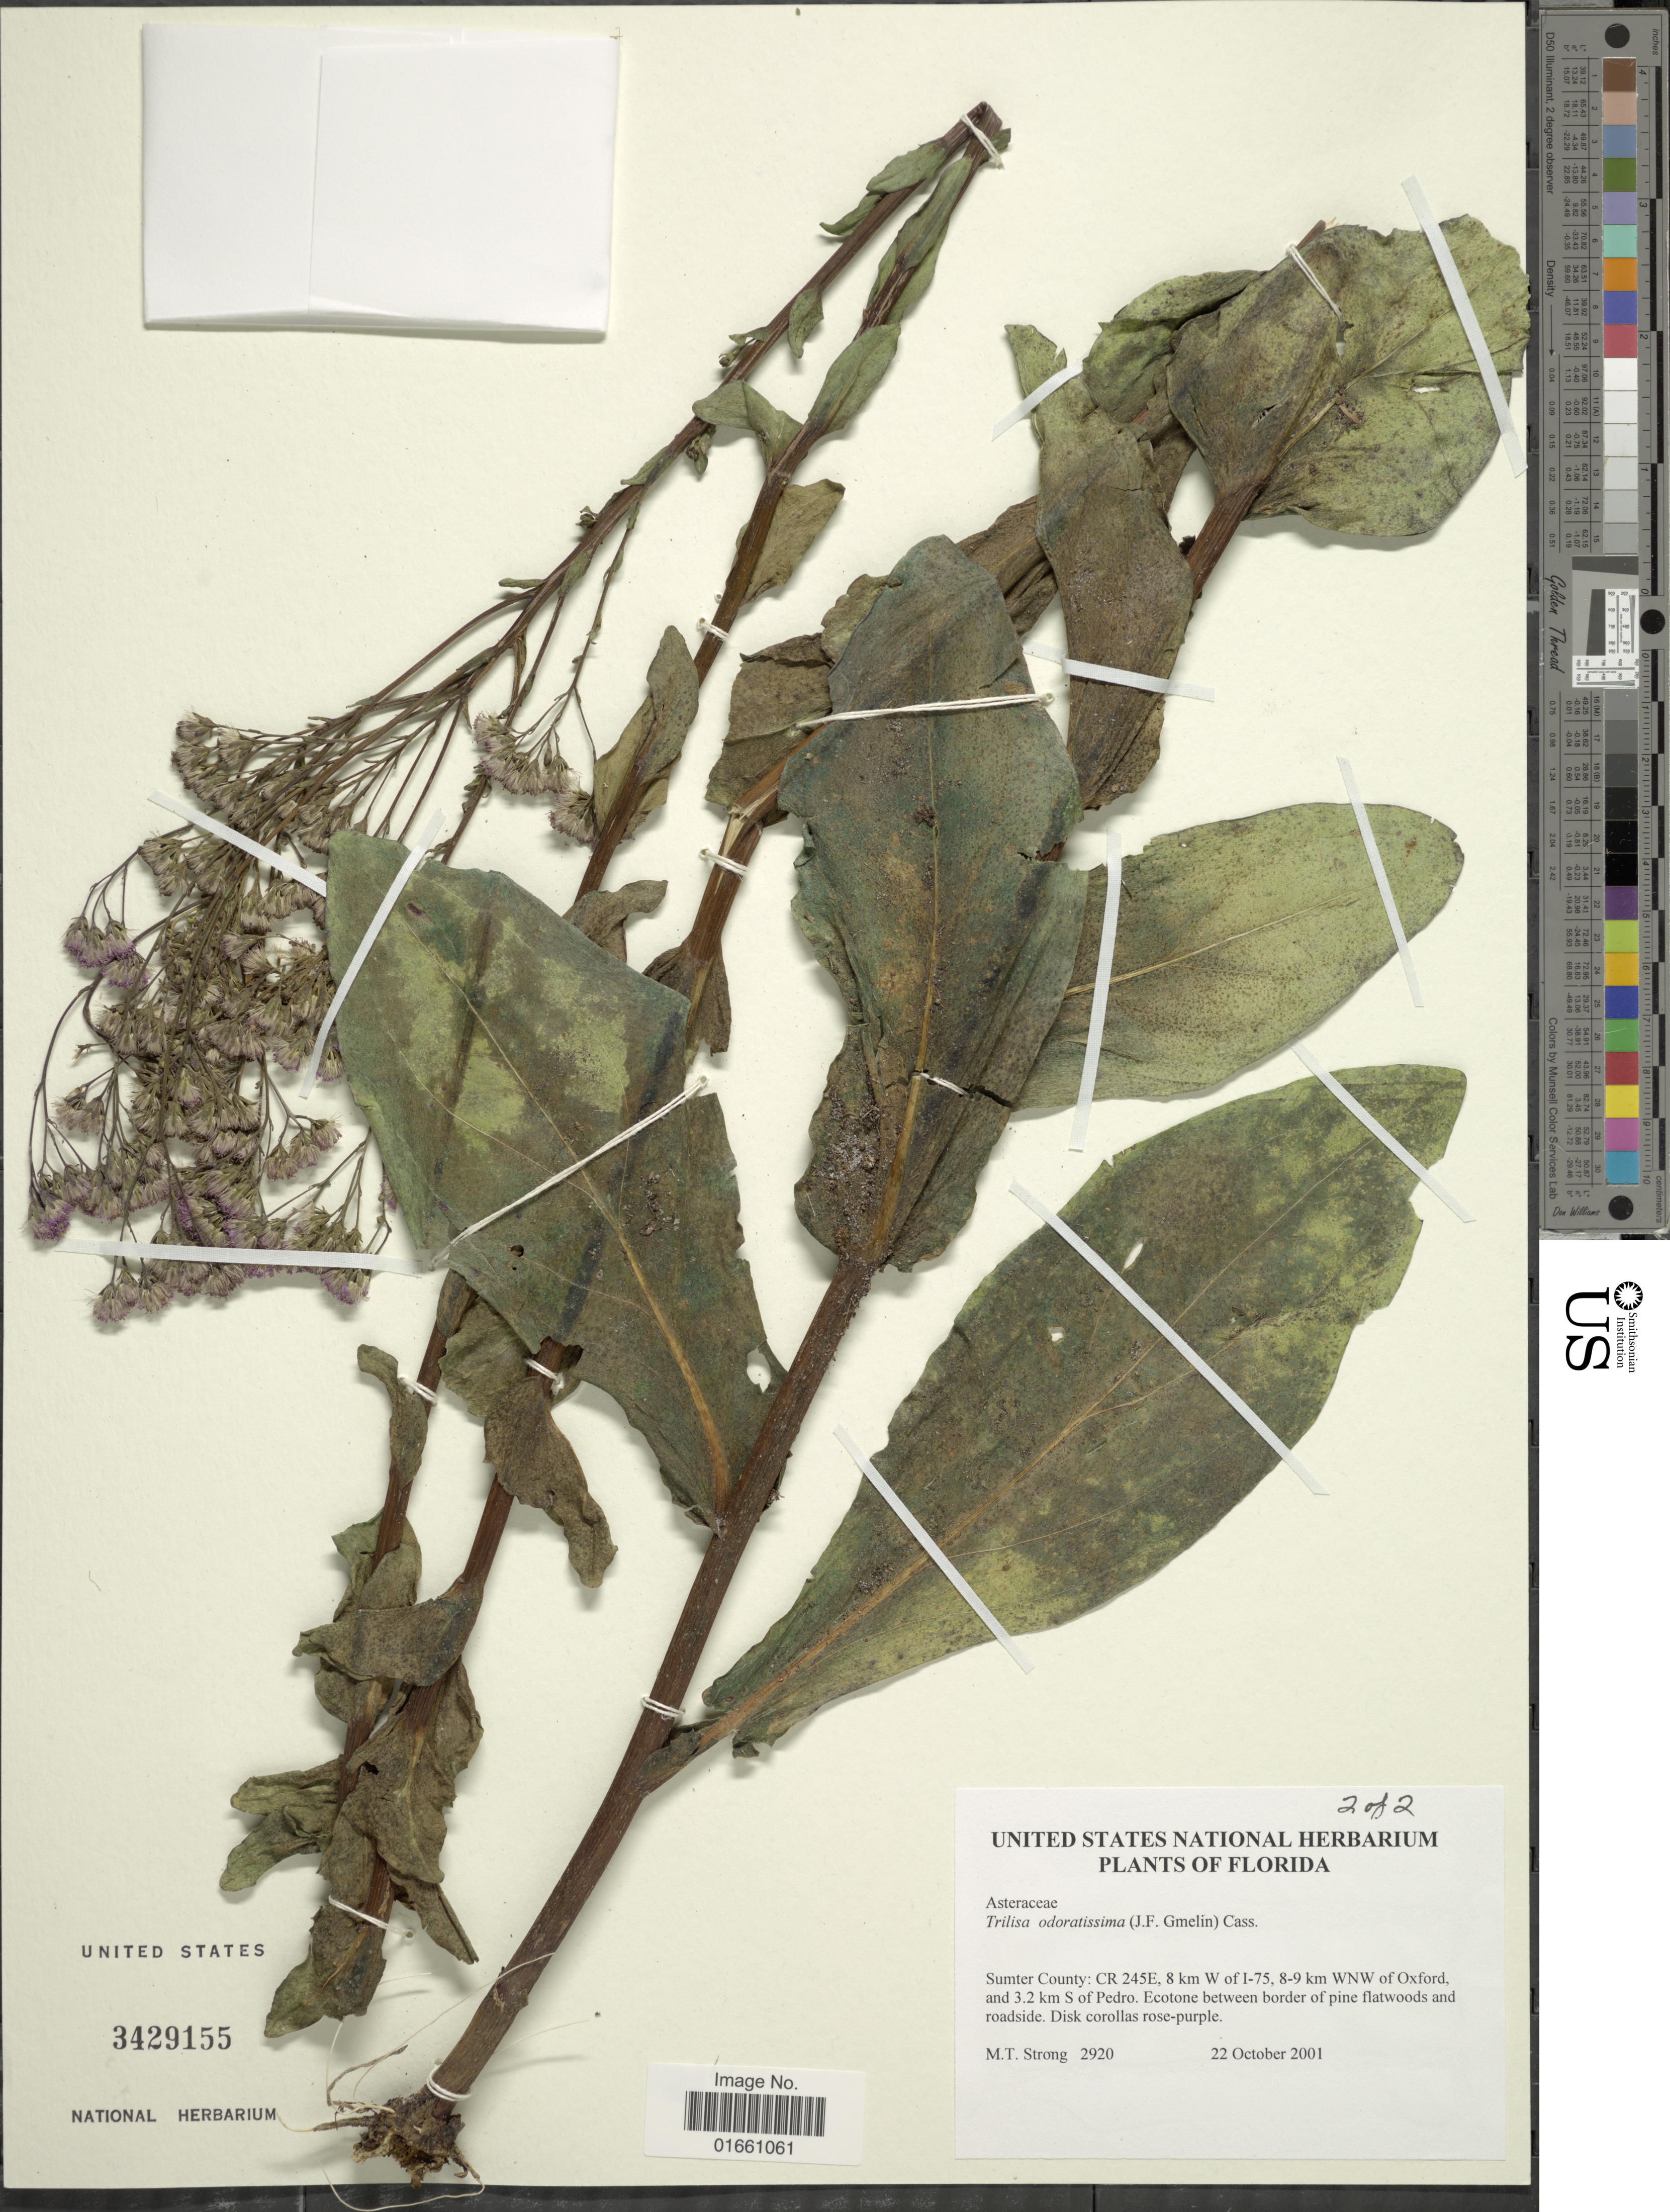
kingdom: Plantae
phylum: Tracheophyta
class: Magnoliopsida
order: Asterales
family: Asteraceae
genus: Trilisa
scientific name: Trilisa odoratissima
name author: (J.F. Gmel.) Cass.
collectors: M. T. Strong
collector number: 2920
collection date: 2001-10-22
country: United States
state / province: Florida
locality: Sumster County: CR 245E, 8 km W of 1-75, 8-9 km WNW of Oxford, and 3.2 km S of Pedro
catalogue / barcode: US 3429155